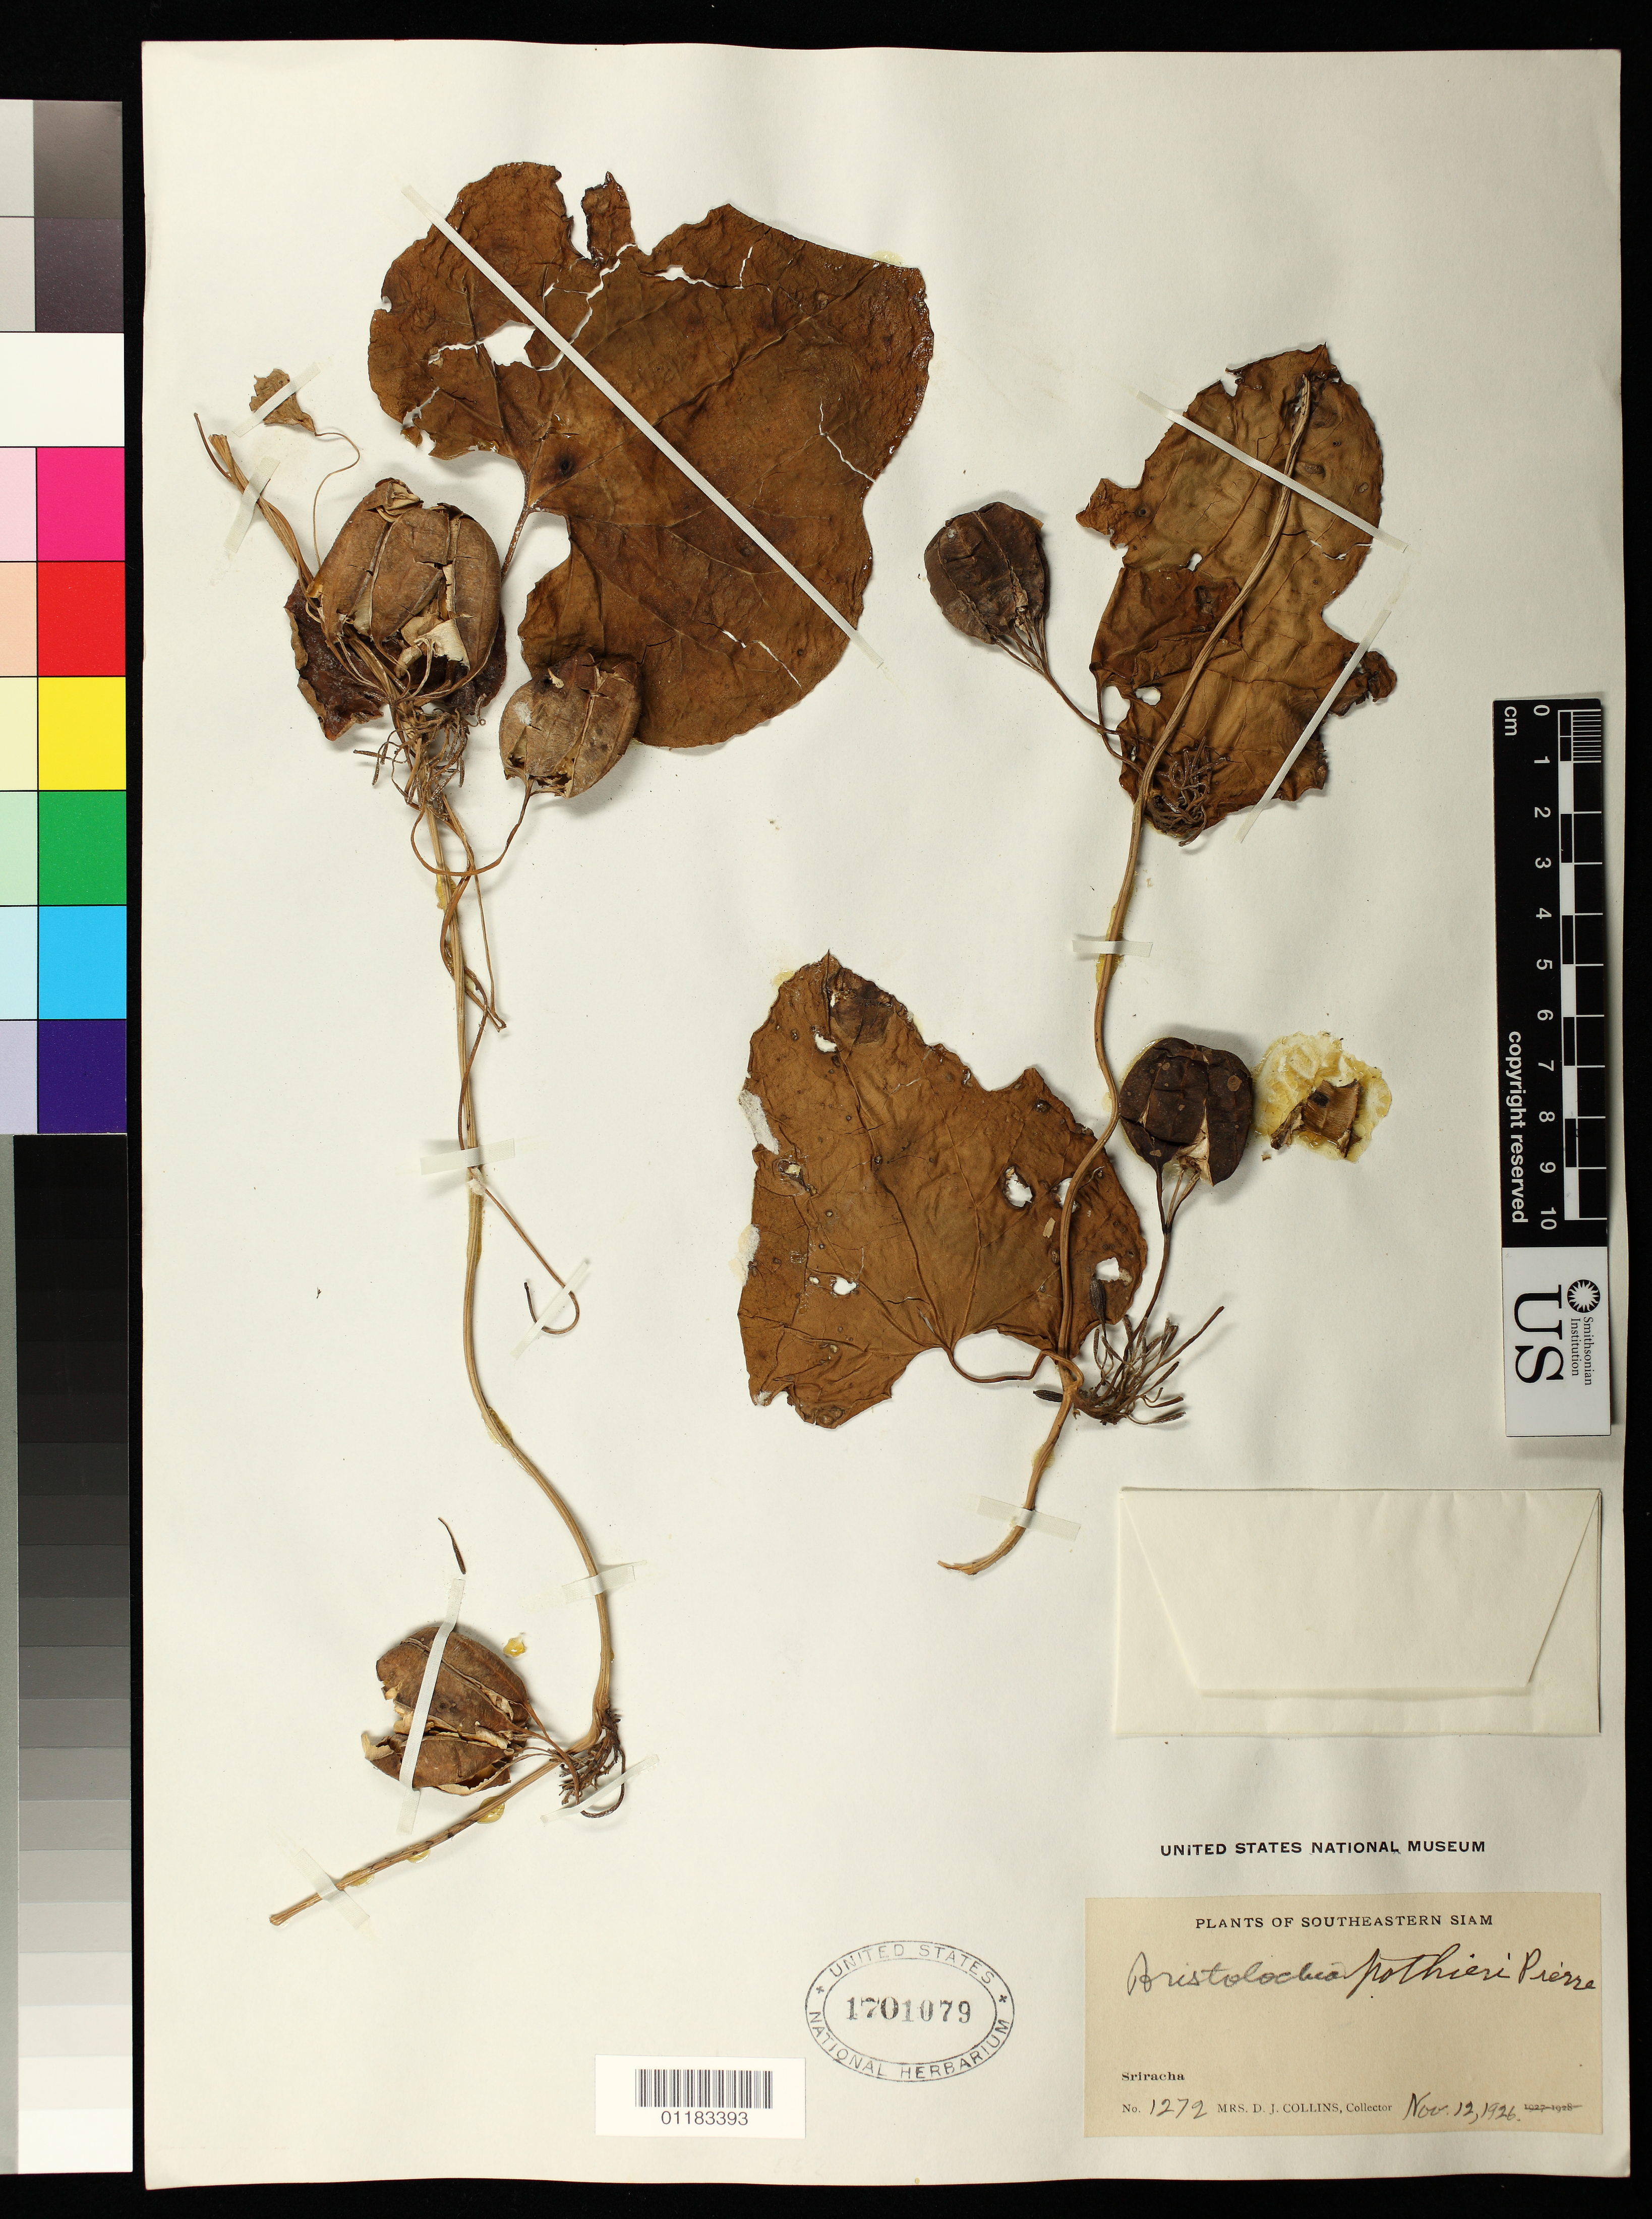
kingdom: Plantae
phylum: Tracheophyta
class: Magnoliopsida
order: Piperales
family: Aristolochiaceae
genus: Aristolochia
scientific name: Aristolochia pothieri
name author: Pierre ex Lecomte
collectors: Mrs. D. J. Collins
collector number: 1272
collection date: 1926-11-12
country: Thailand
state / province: Chon Buri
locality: Sriracha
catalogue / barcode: US 1701079